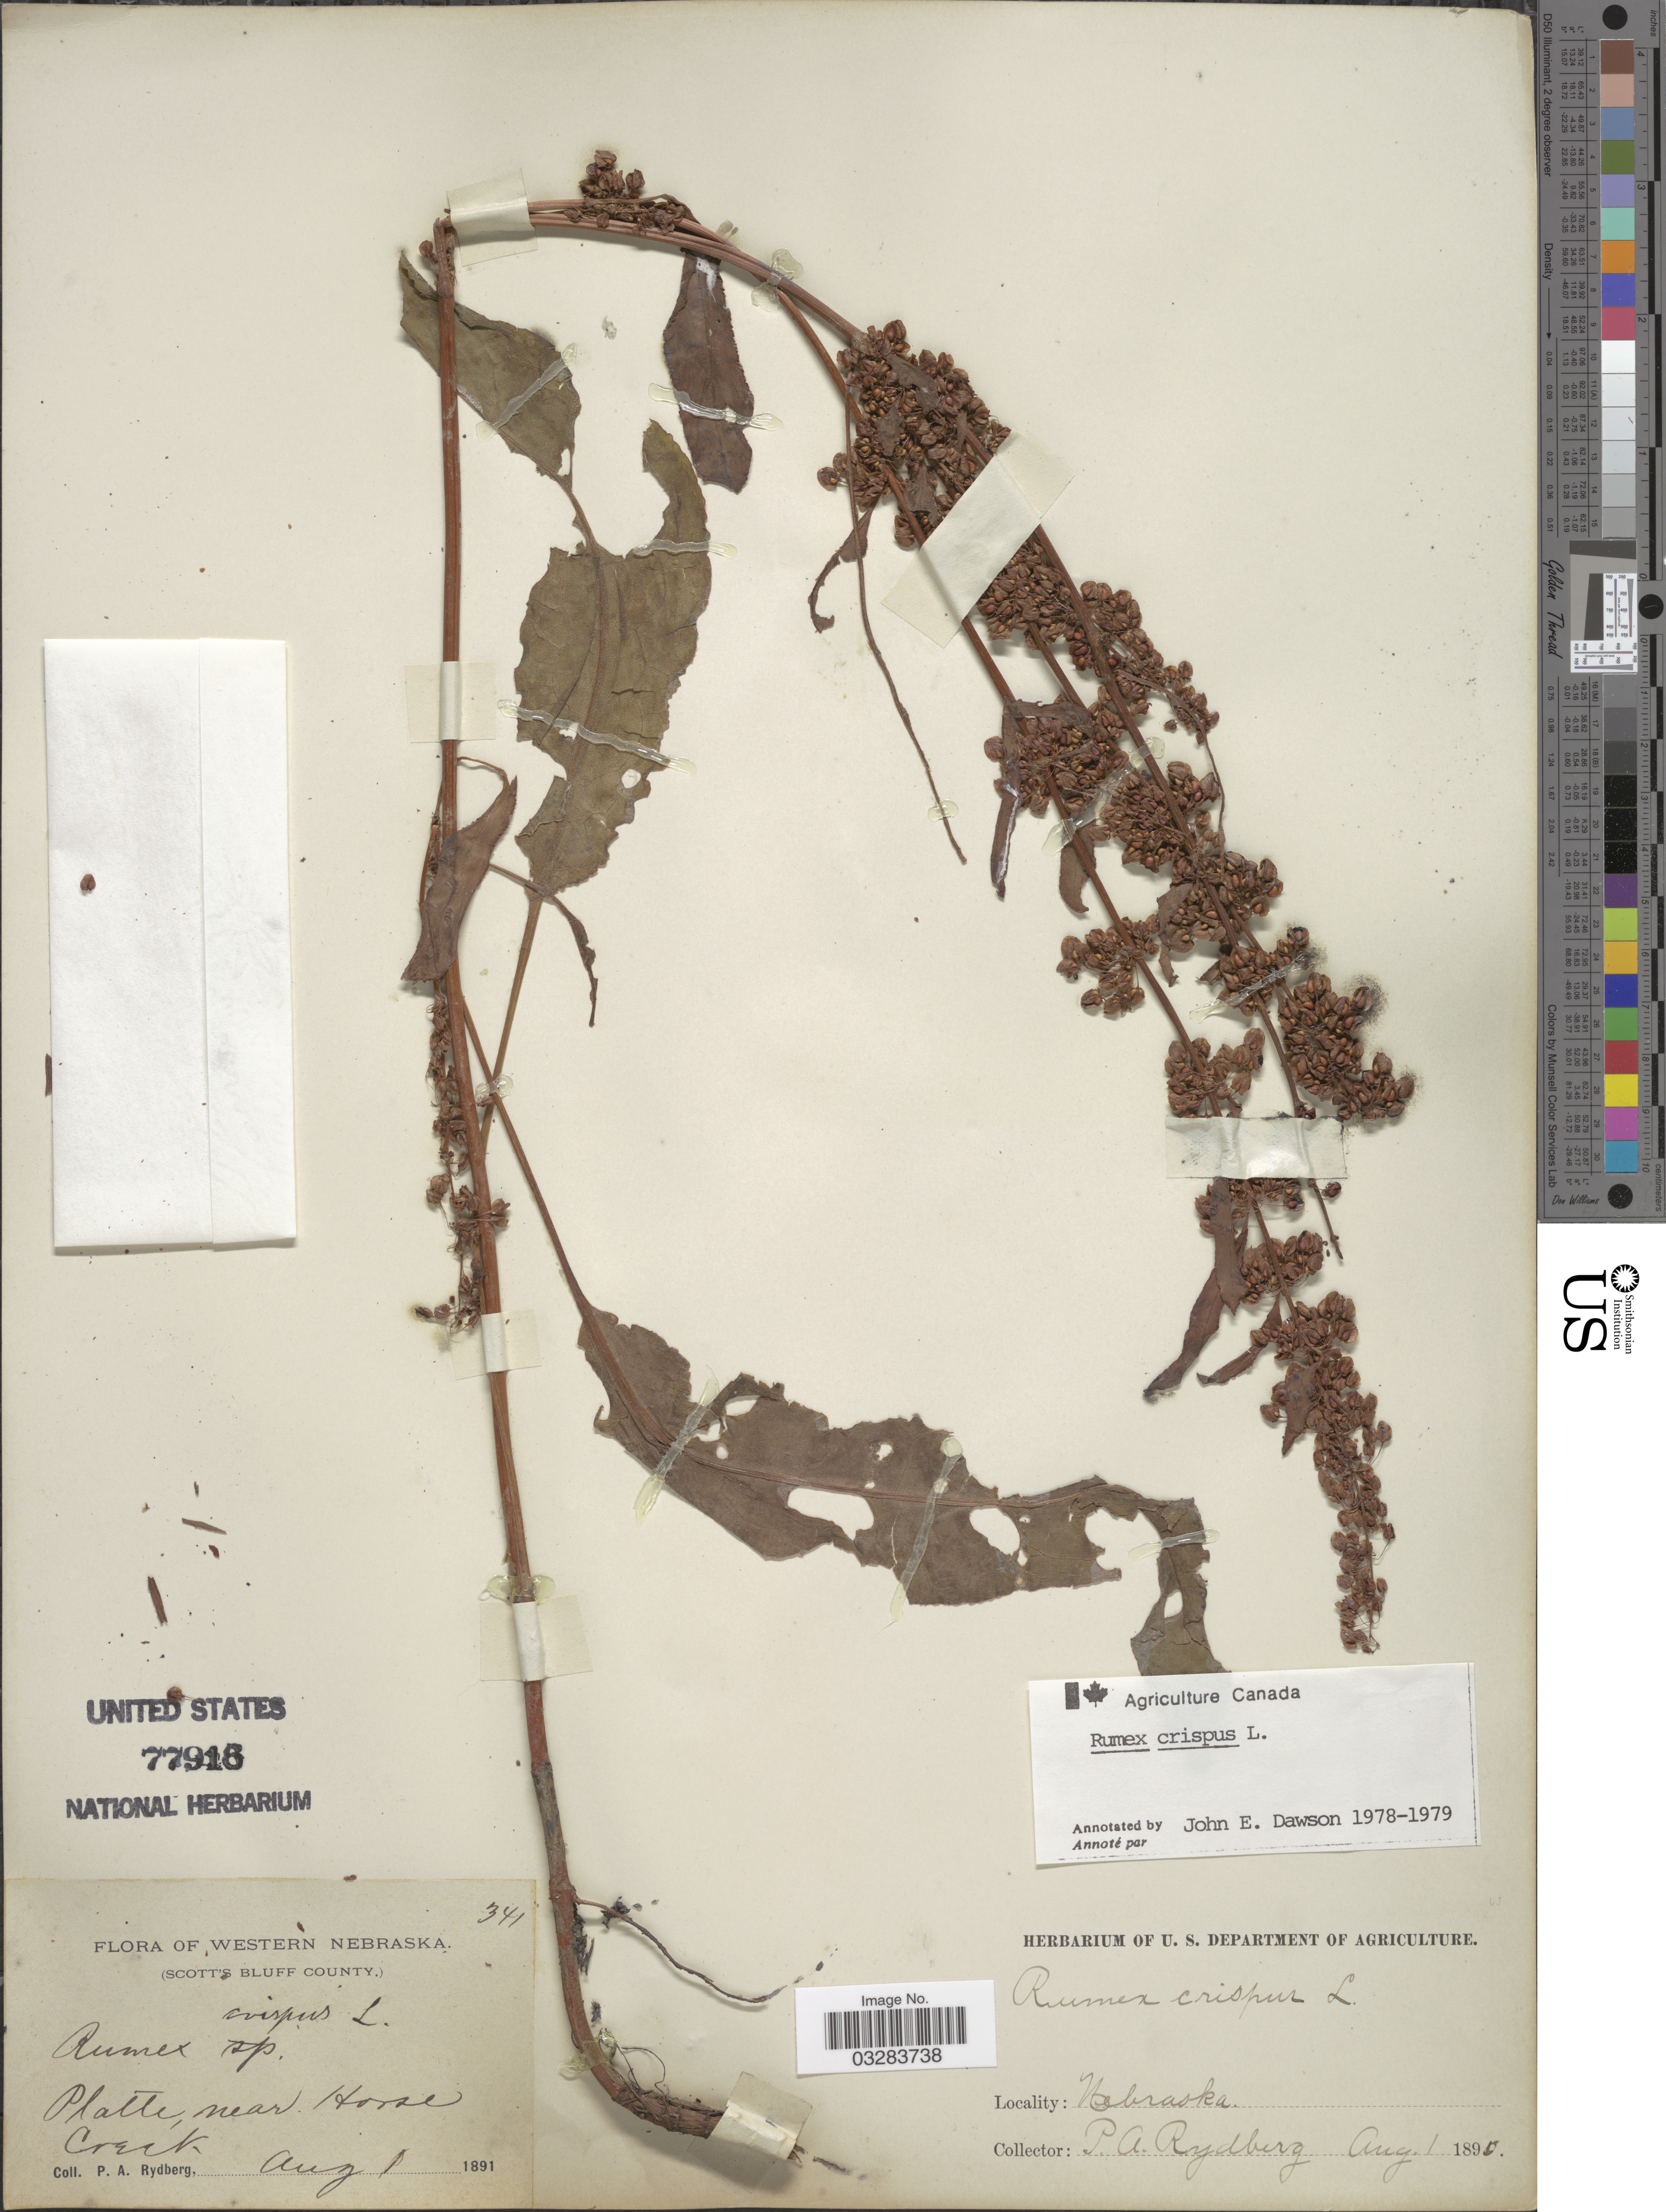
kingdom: Plantae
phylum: Tracheophyta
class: Magnoliopsida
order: Caryophyllales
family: Polygonaceae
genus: Rumex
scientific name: Rumex crispus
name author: L.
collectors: P. A. Rydberg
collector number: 341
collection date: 1891-08-01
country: United States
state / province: Nebraska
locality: Western Nebraska (Scott's Bluff County), Platte, near Horse Creek.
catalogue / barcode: US 77918